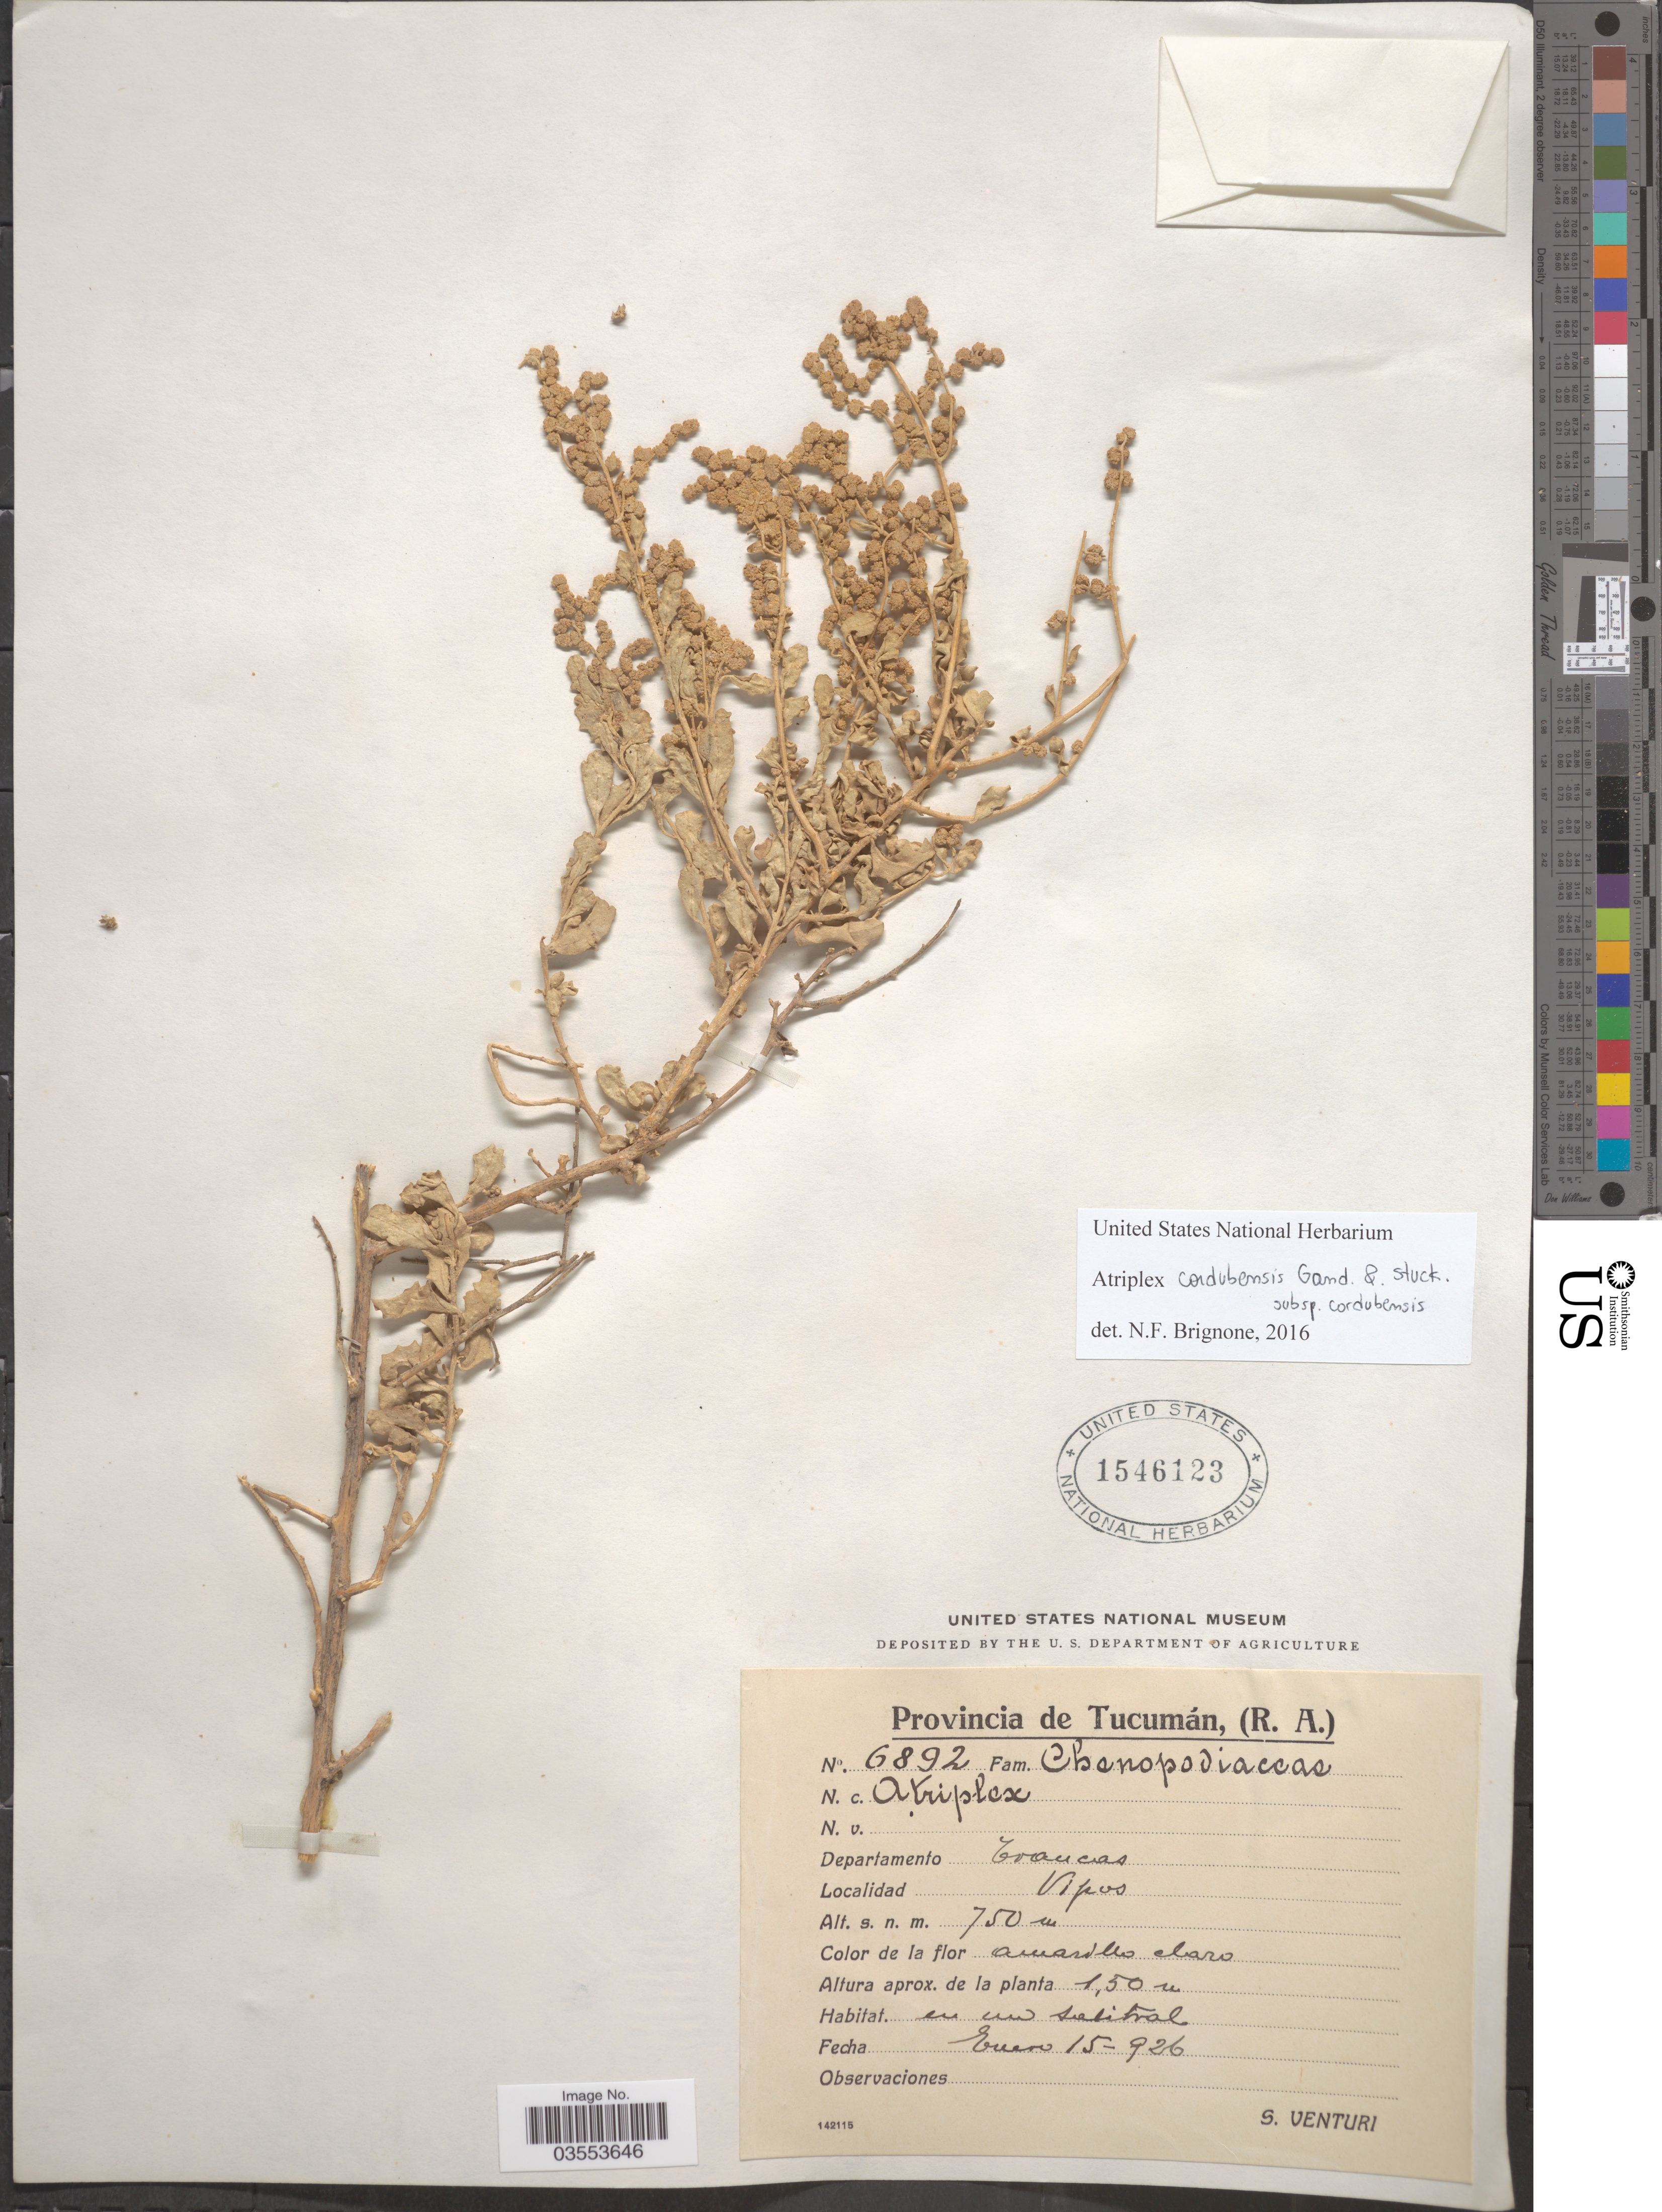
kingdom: Plantae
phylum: Tracheophyta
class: Magnoliopsida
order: Caryophyllales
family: Amaranthaceae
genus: Atriplex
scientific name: Atriplex sp.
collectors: S. Venturi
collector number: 6892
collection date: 1926-01-15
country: Argentina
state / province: Tucuman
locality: Departamento Trancas. Vipos.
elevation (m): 750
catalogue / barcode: US 1546123